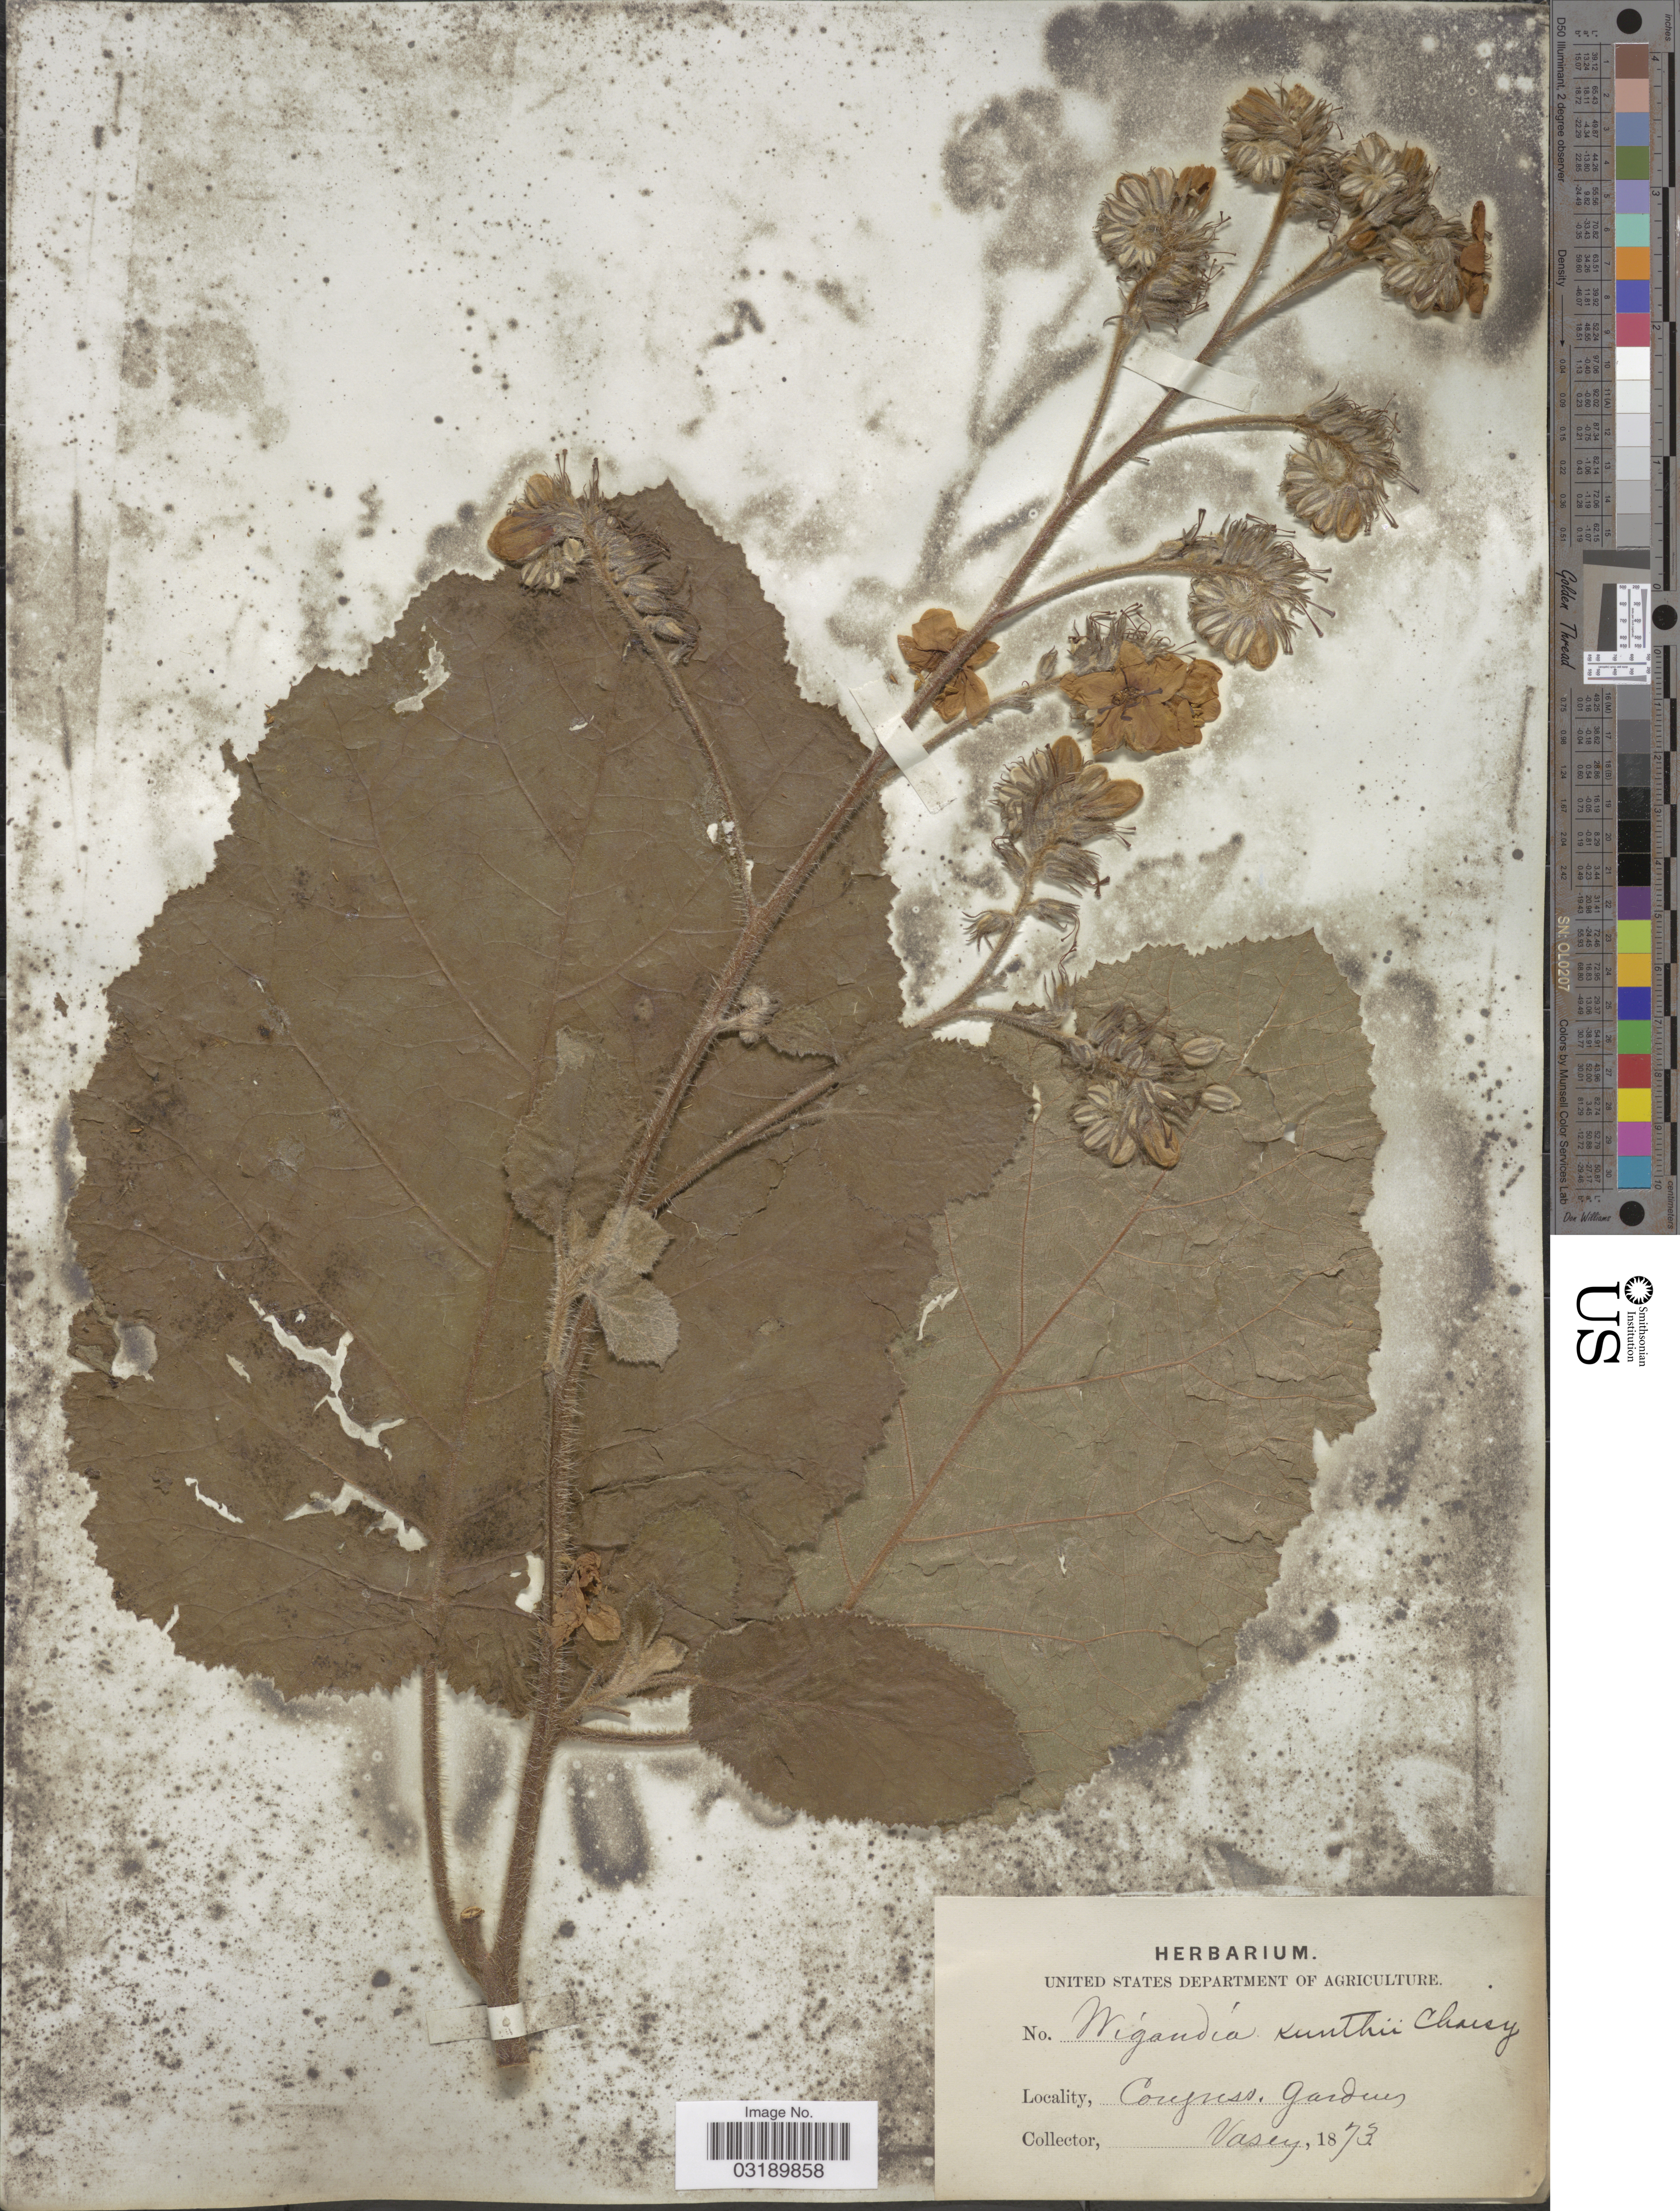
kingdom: Plantae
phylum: Tracheophyta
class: Magnoliopsida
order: Boraginales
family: Namaceae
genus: Wigandia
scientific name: Wigandia kunthii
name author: Choisy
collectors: Vasey, --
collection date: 1873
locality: Congress. Garden.